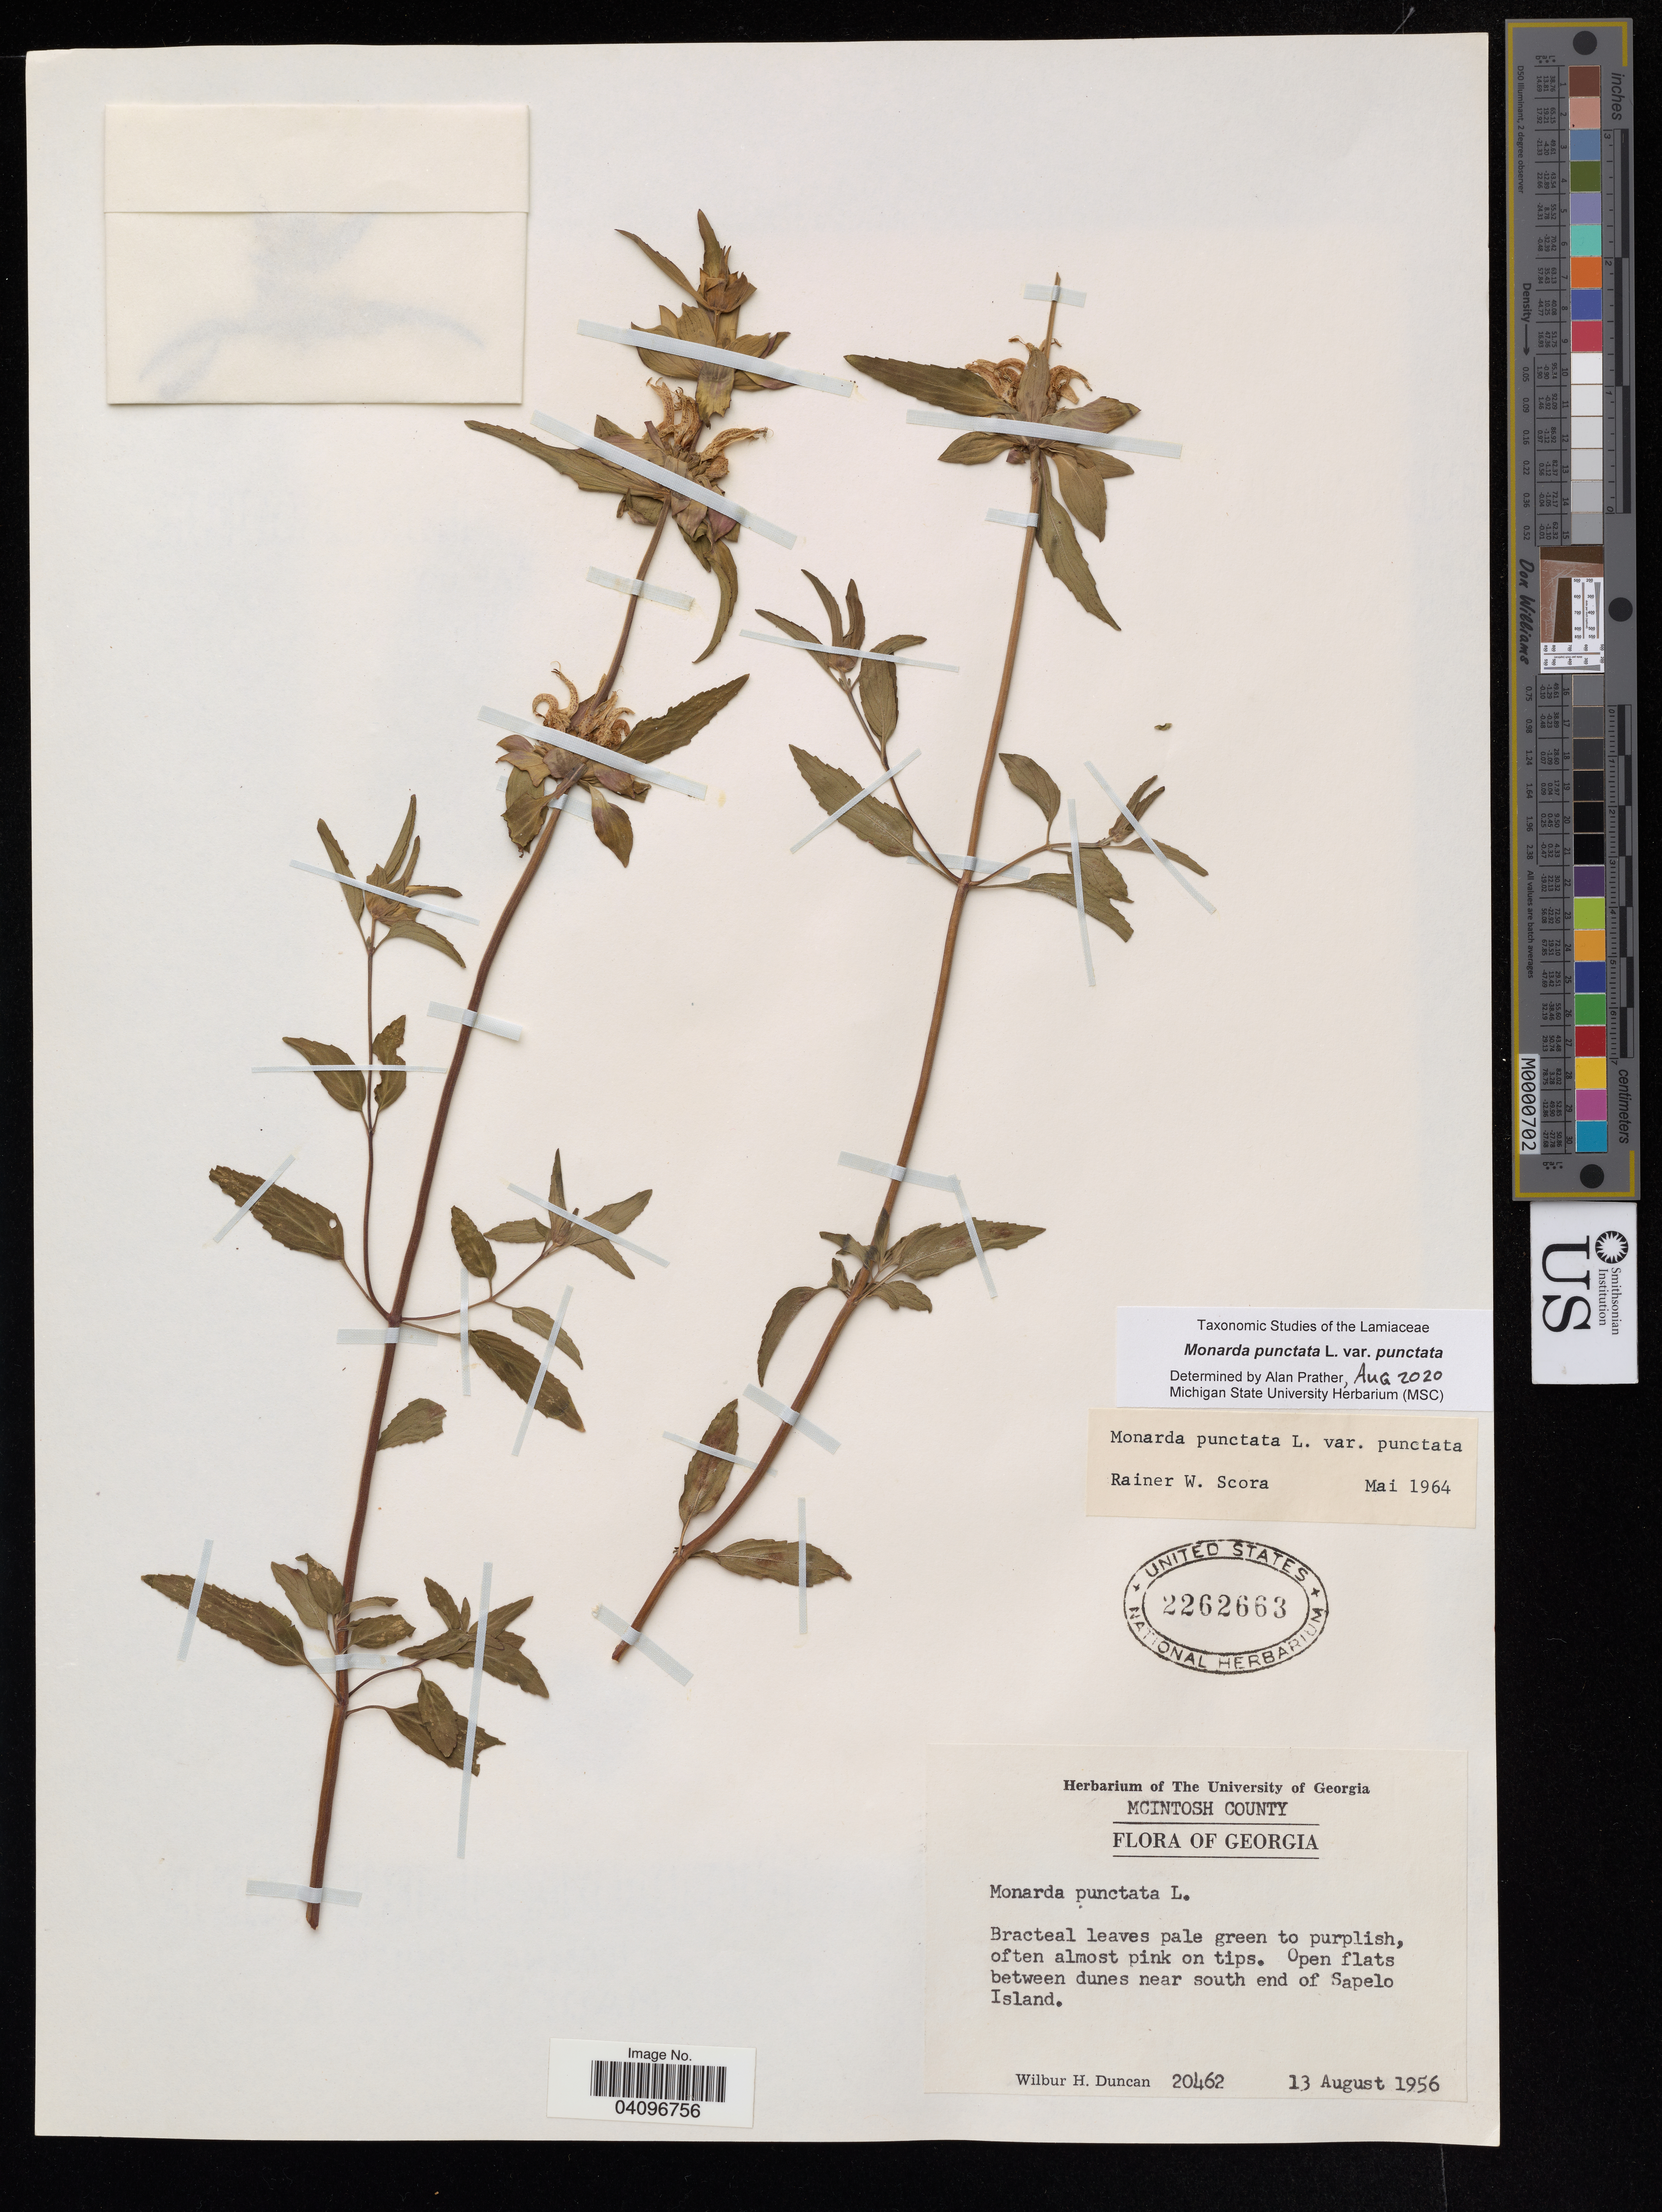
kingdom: Plantae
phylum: Tracheophyta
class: Magnoliopsida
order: Lamiales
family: Lamiaceae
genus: Monarda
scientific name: Monarda punctata var. punctata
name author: L.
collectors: W. H. Duncan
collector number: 20462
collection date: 1956-08-13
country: United States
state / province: Georgia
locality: Georgia. Mcintosh County. Near south end of Sapelo Island.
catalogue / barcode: US 2262663